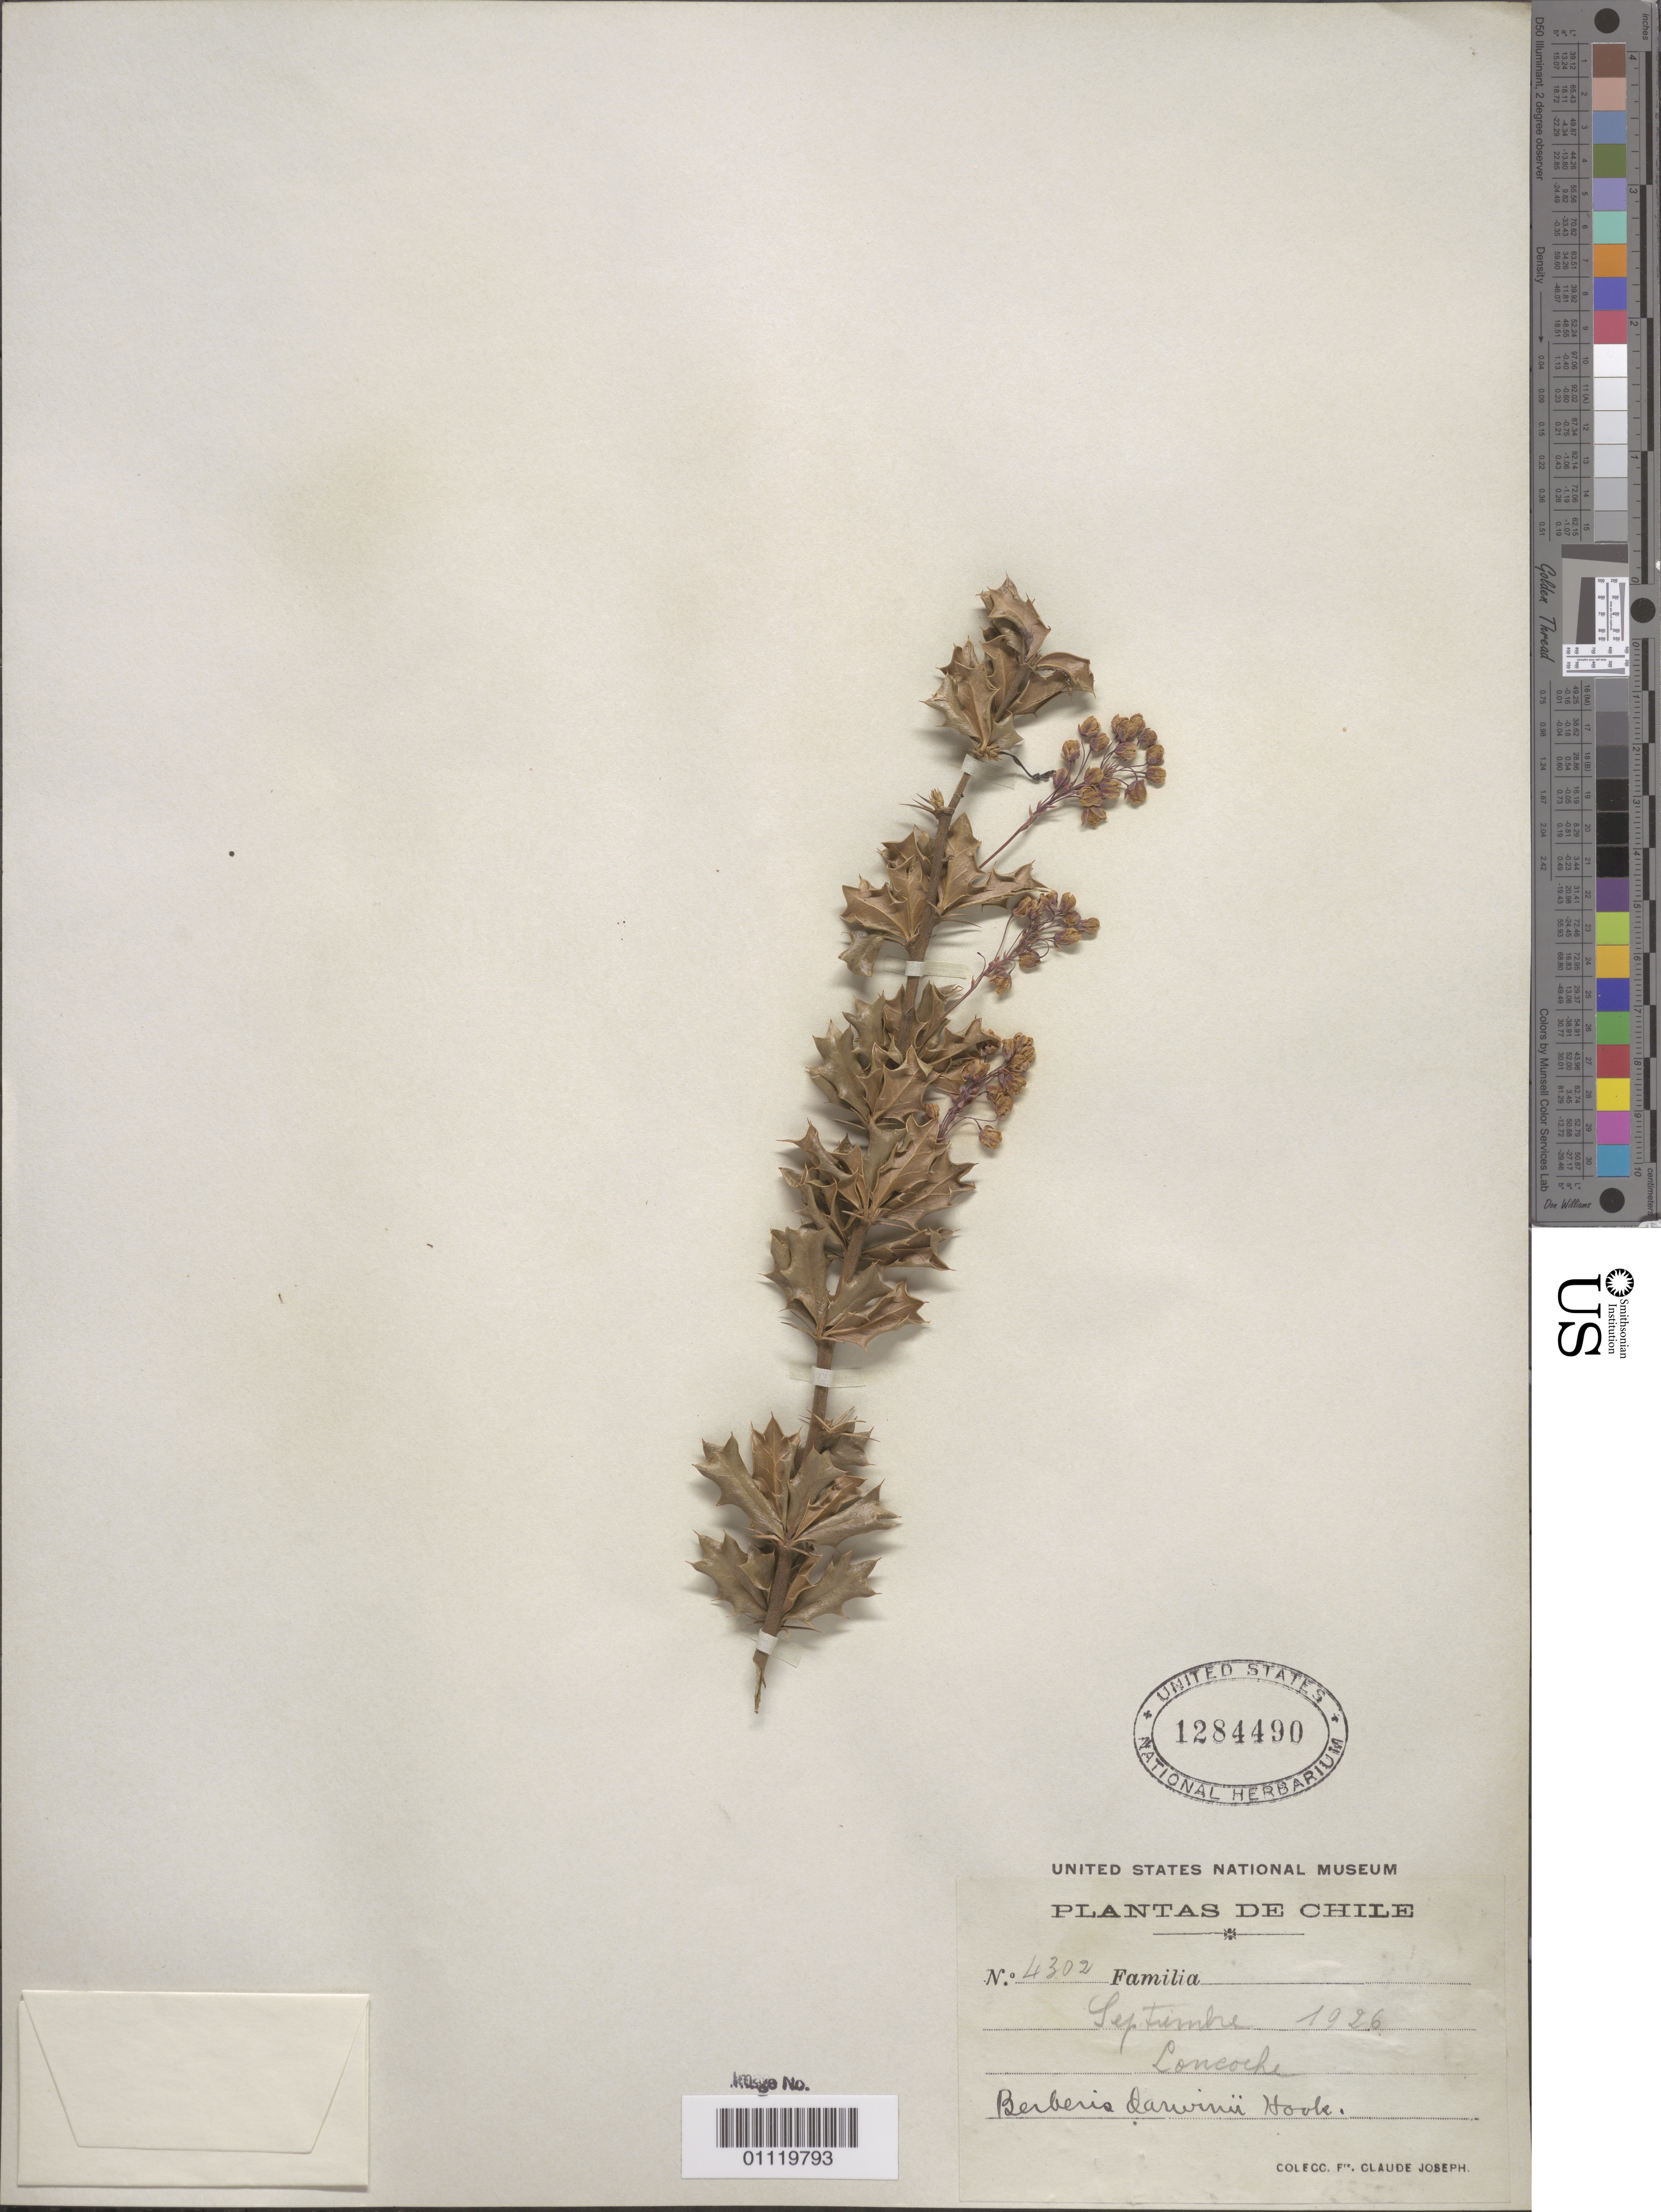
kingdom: Plantae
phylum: Tracheophyta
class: Magnoliopsida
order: Ranunculales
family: Berberidaceae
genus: Berberis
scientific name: Berberis darwinii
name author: Hook.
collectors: Bro. Claude-Joseph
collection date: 1926-09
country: Chile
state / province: Araucanía (IX)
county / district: Cautin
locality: Loncoche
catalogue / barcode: US 1284490